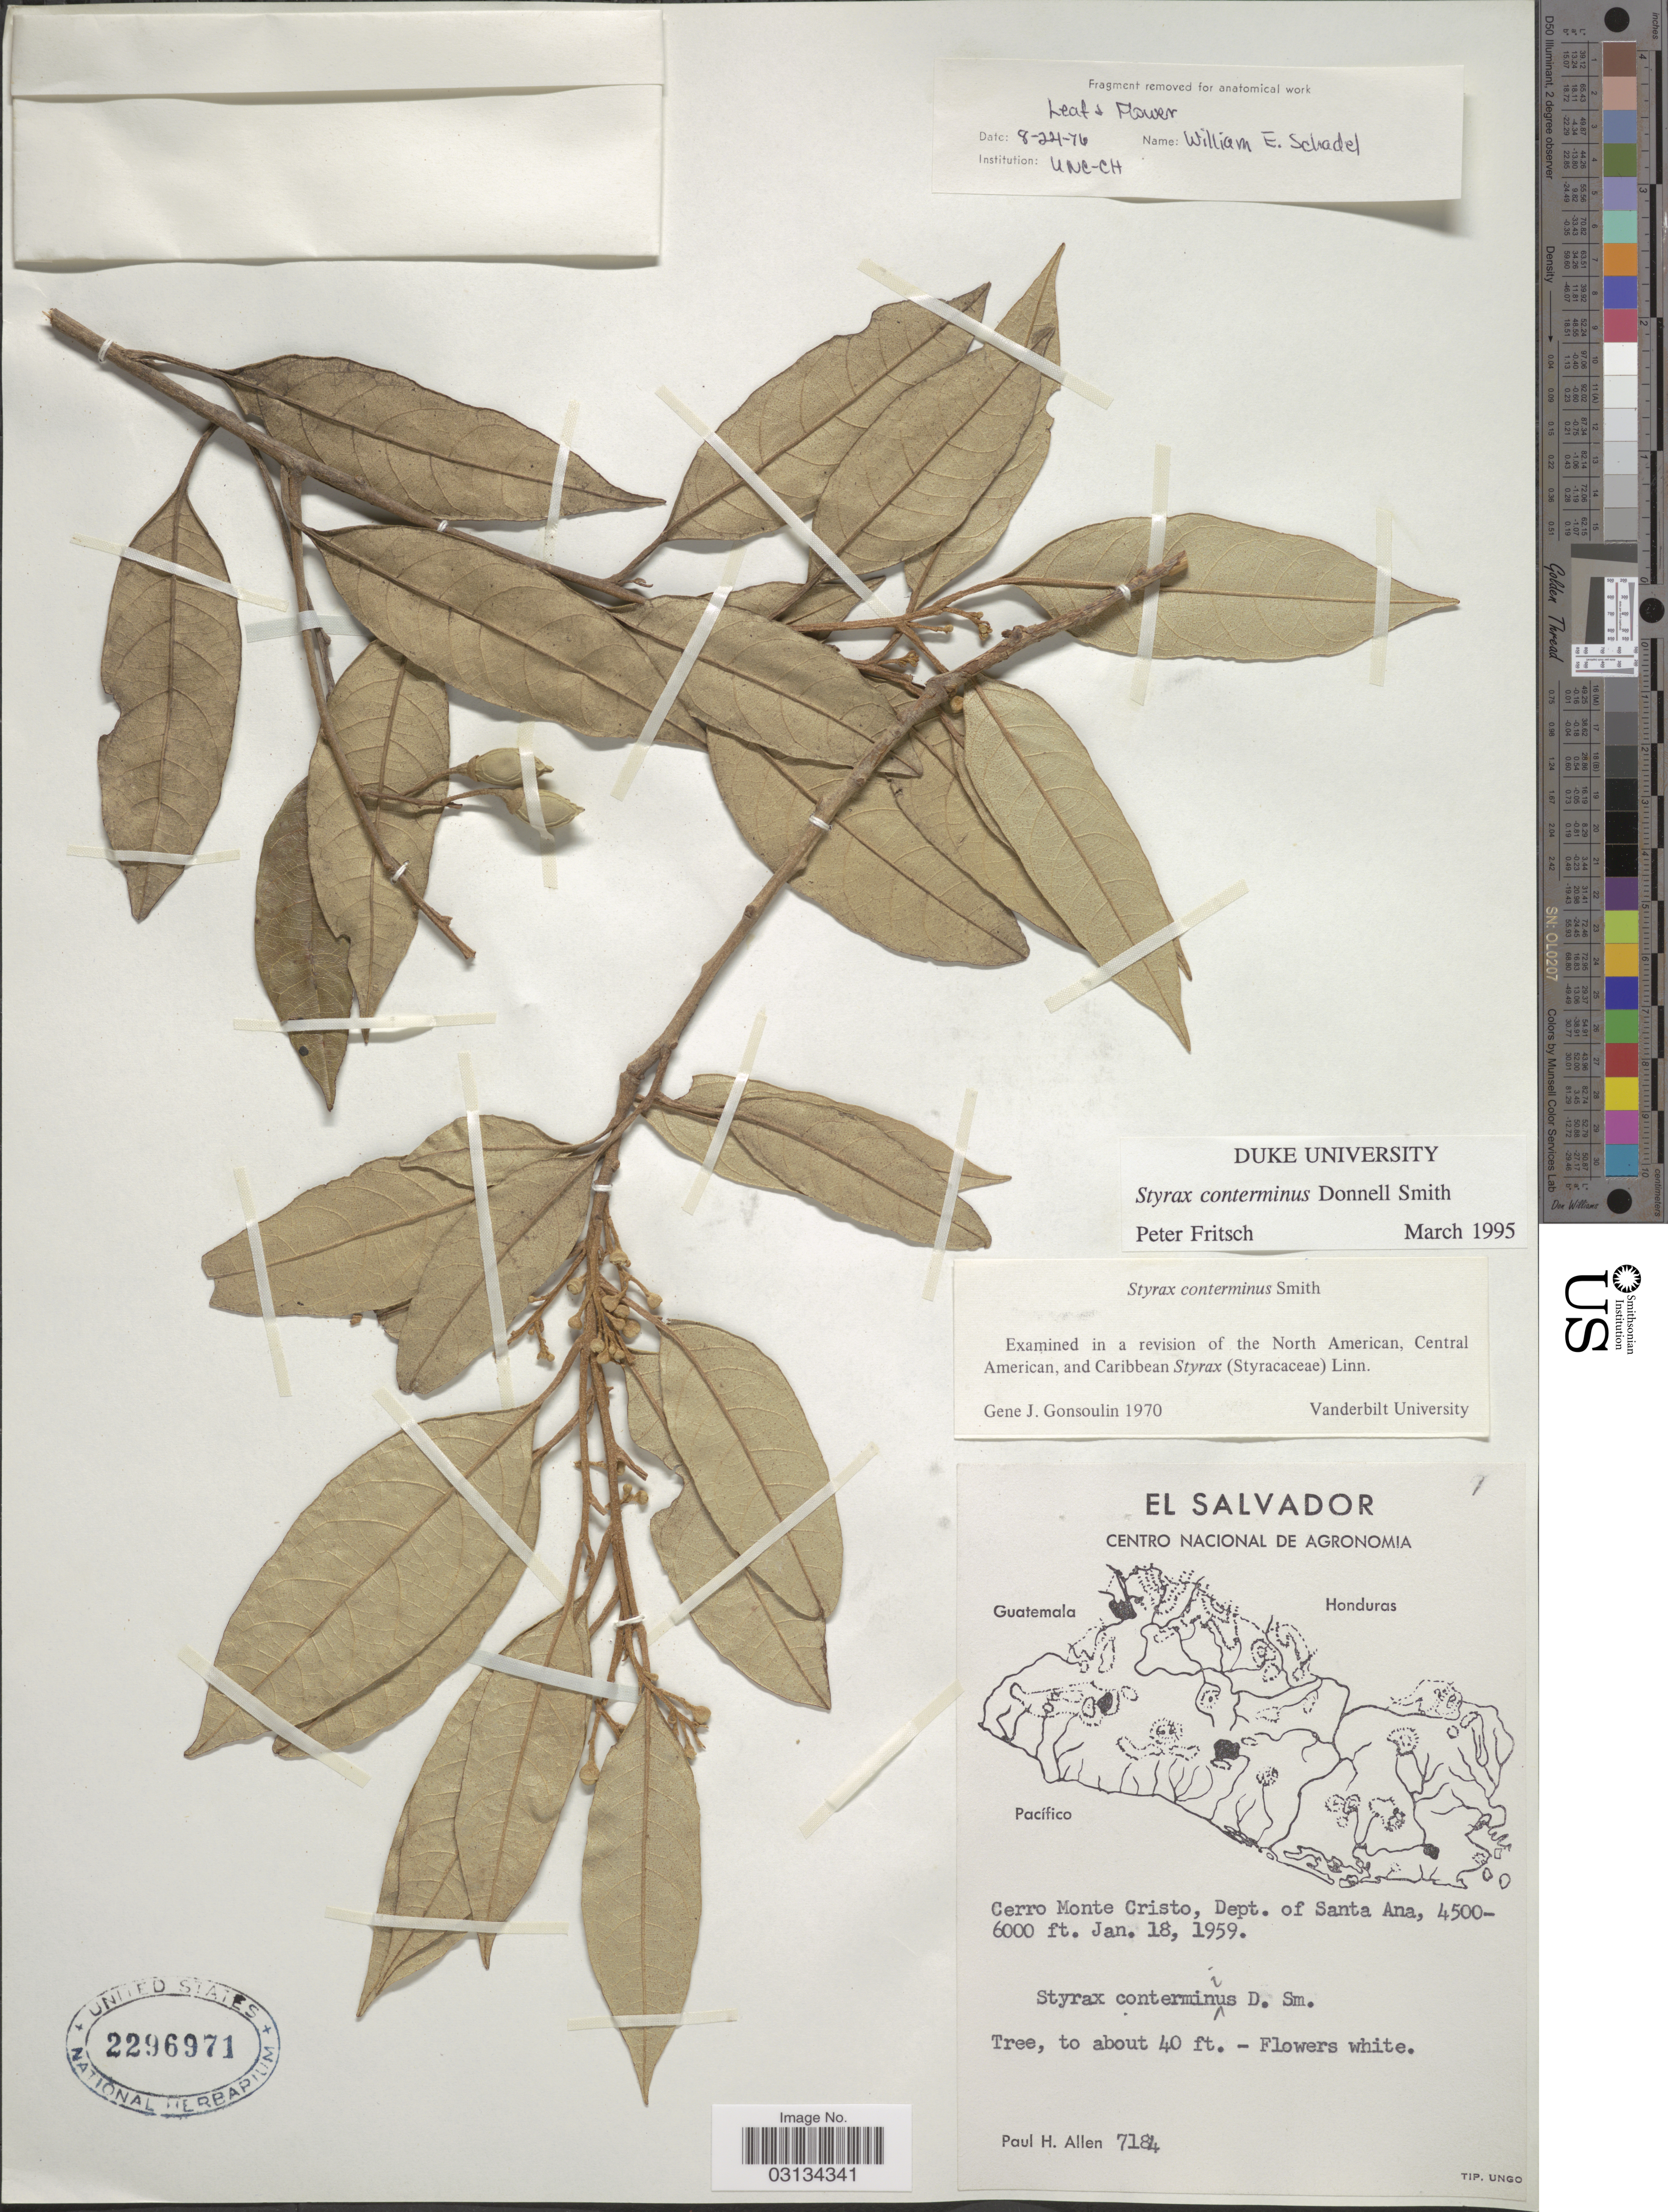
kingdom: Plantae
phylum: Tracheophyta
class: Magnoliopsida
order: Ericales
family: Styracaceae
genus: Styrax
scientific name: Styrax conterminus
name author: Donn. Sm.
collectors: P. H. Allen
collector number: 7184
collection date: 1959-01-18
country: El Salvador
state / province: Santa Ana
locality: Cerro Monte Cristo, Dept. of Santa Ana.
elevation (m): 1372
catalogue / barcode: US 2296971